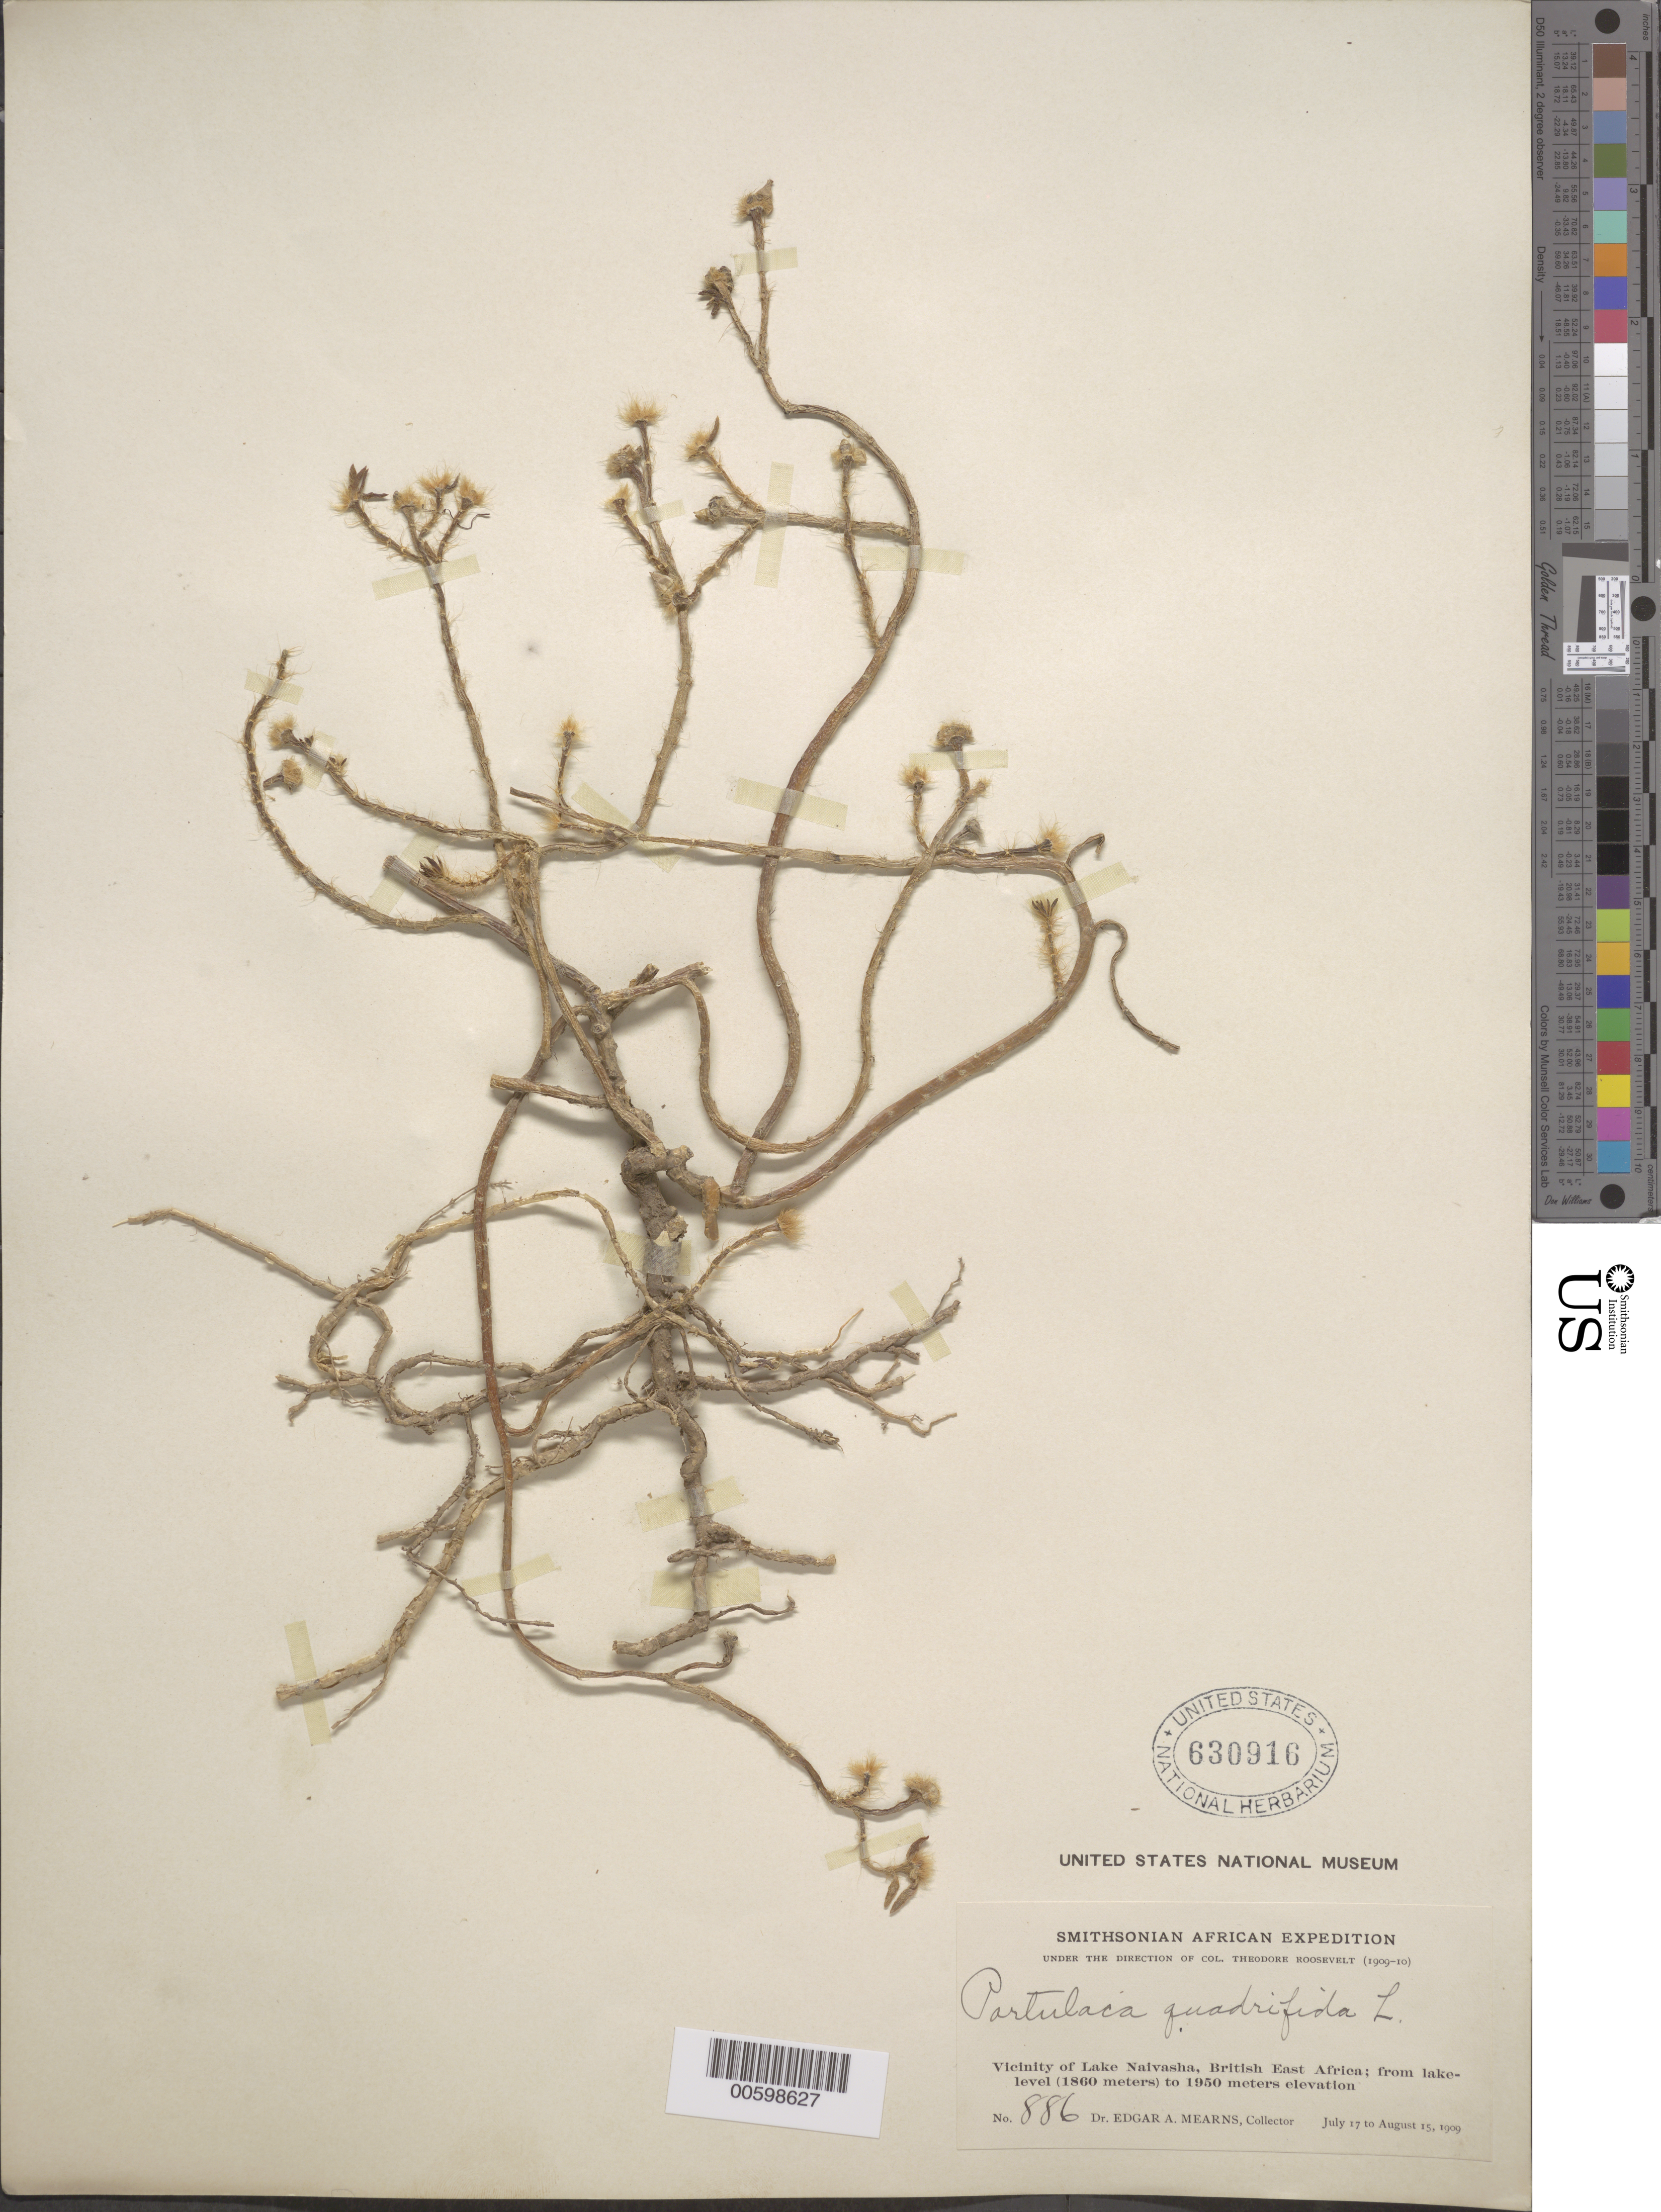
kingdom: Plantae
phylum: Tracheophyta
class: Magnoliopsida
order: Caryophyllales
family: Portulacaceae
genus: Portulaca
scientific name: Portulaca quadrifida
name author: L.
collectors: E. A. Mearns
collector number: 872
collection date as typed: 17 Jul 1909 to 15 Aug 1909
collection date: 1909-07-17/1909-08-15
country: Kenya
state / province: Nakuru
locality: Vicinity of Lake Naivasha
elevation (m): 1860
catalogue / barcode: US 630916